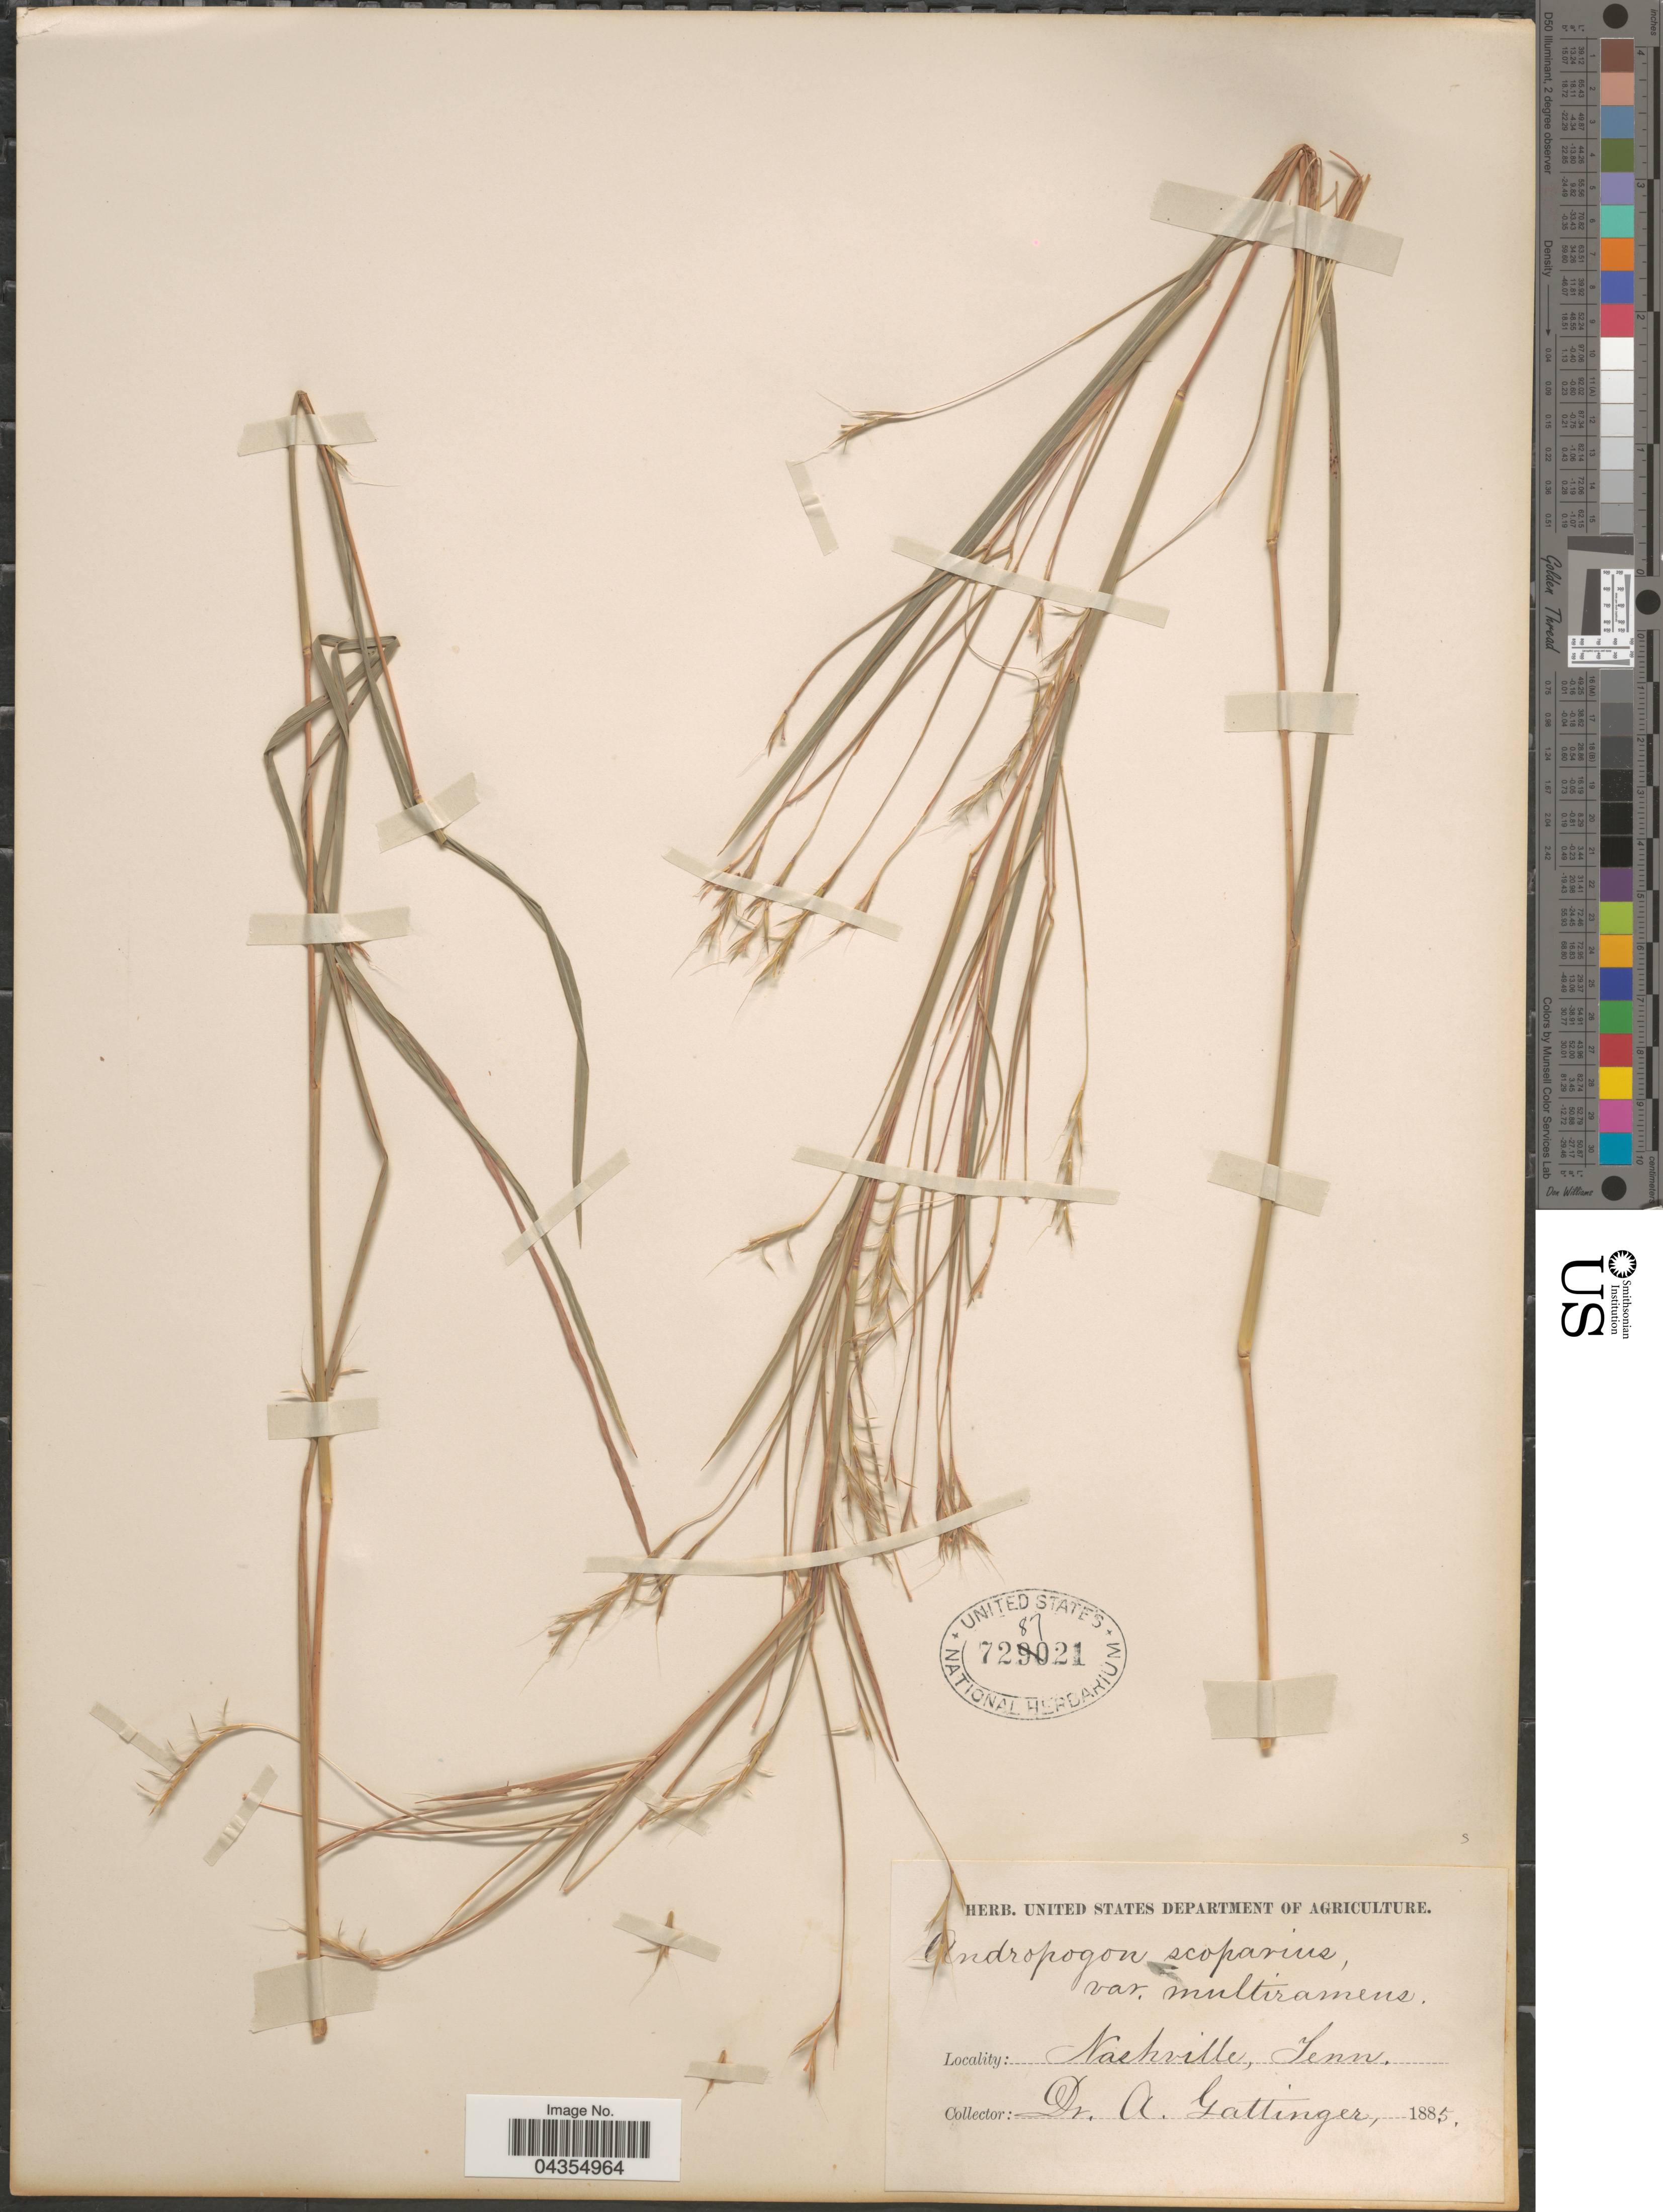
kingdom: Plantae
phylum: Tracheophyta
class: Liliopsida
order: Poales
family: Poaceae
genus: Schizachyrium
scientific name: Schizachyrium sanguineum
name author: (Retz.) Alston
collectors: A. Gattinger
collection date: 1885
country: United States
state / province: Tennessee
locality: Nashville.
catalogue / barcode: US 728721